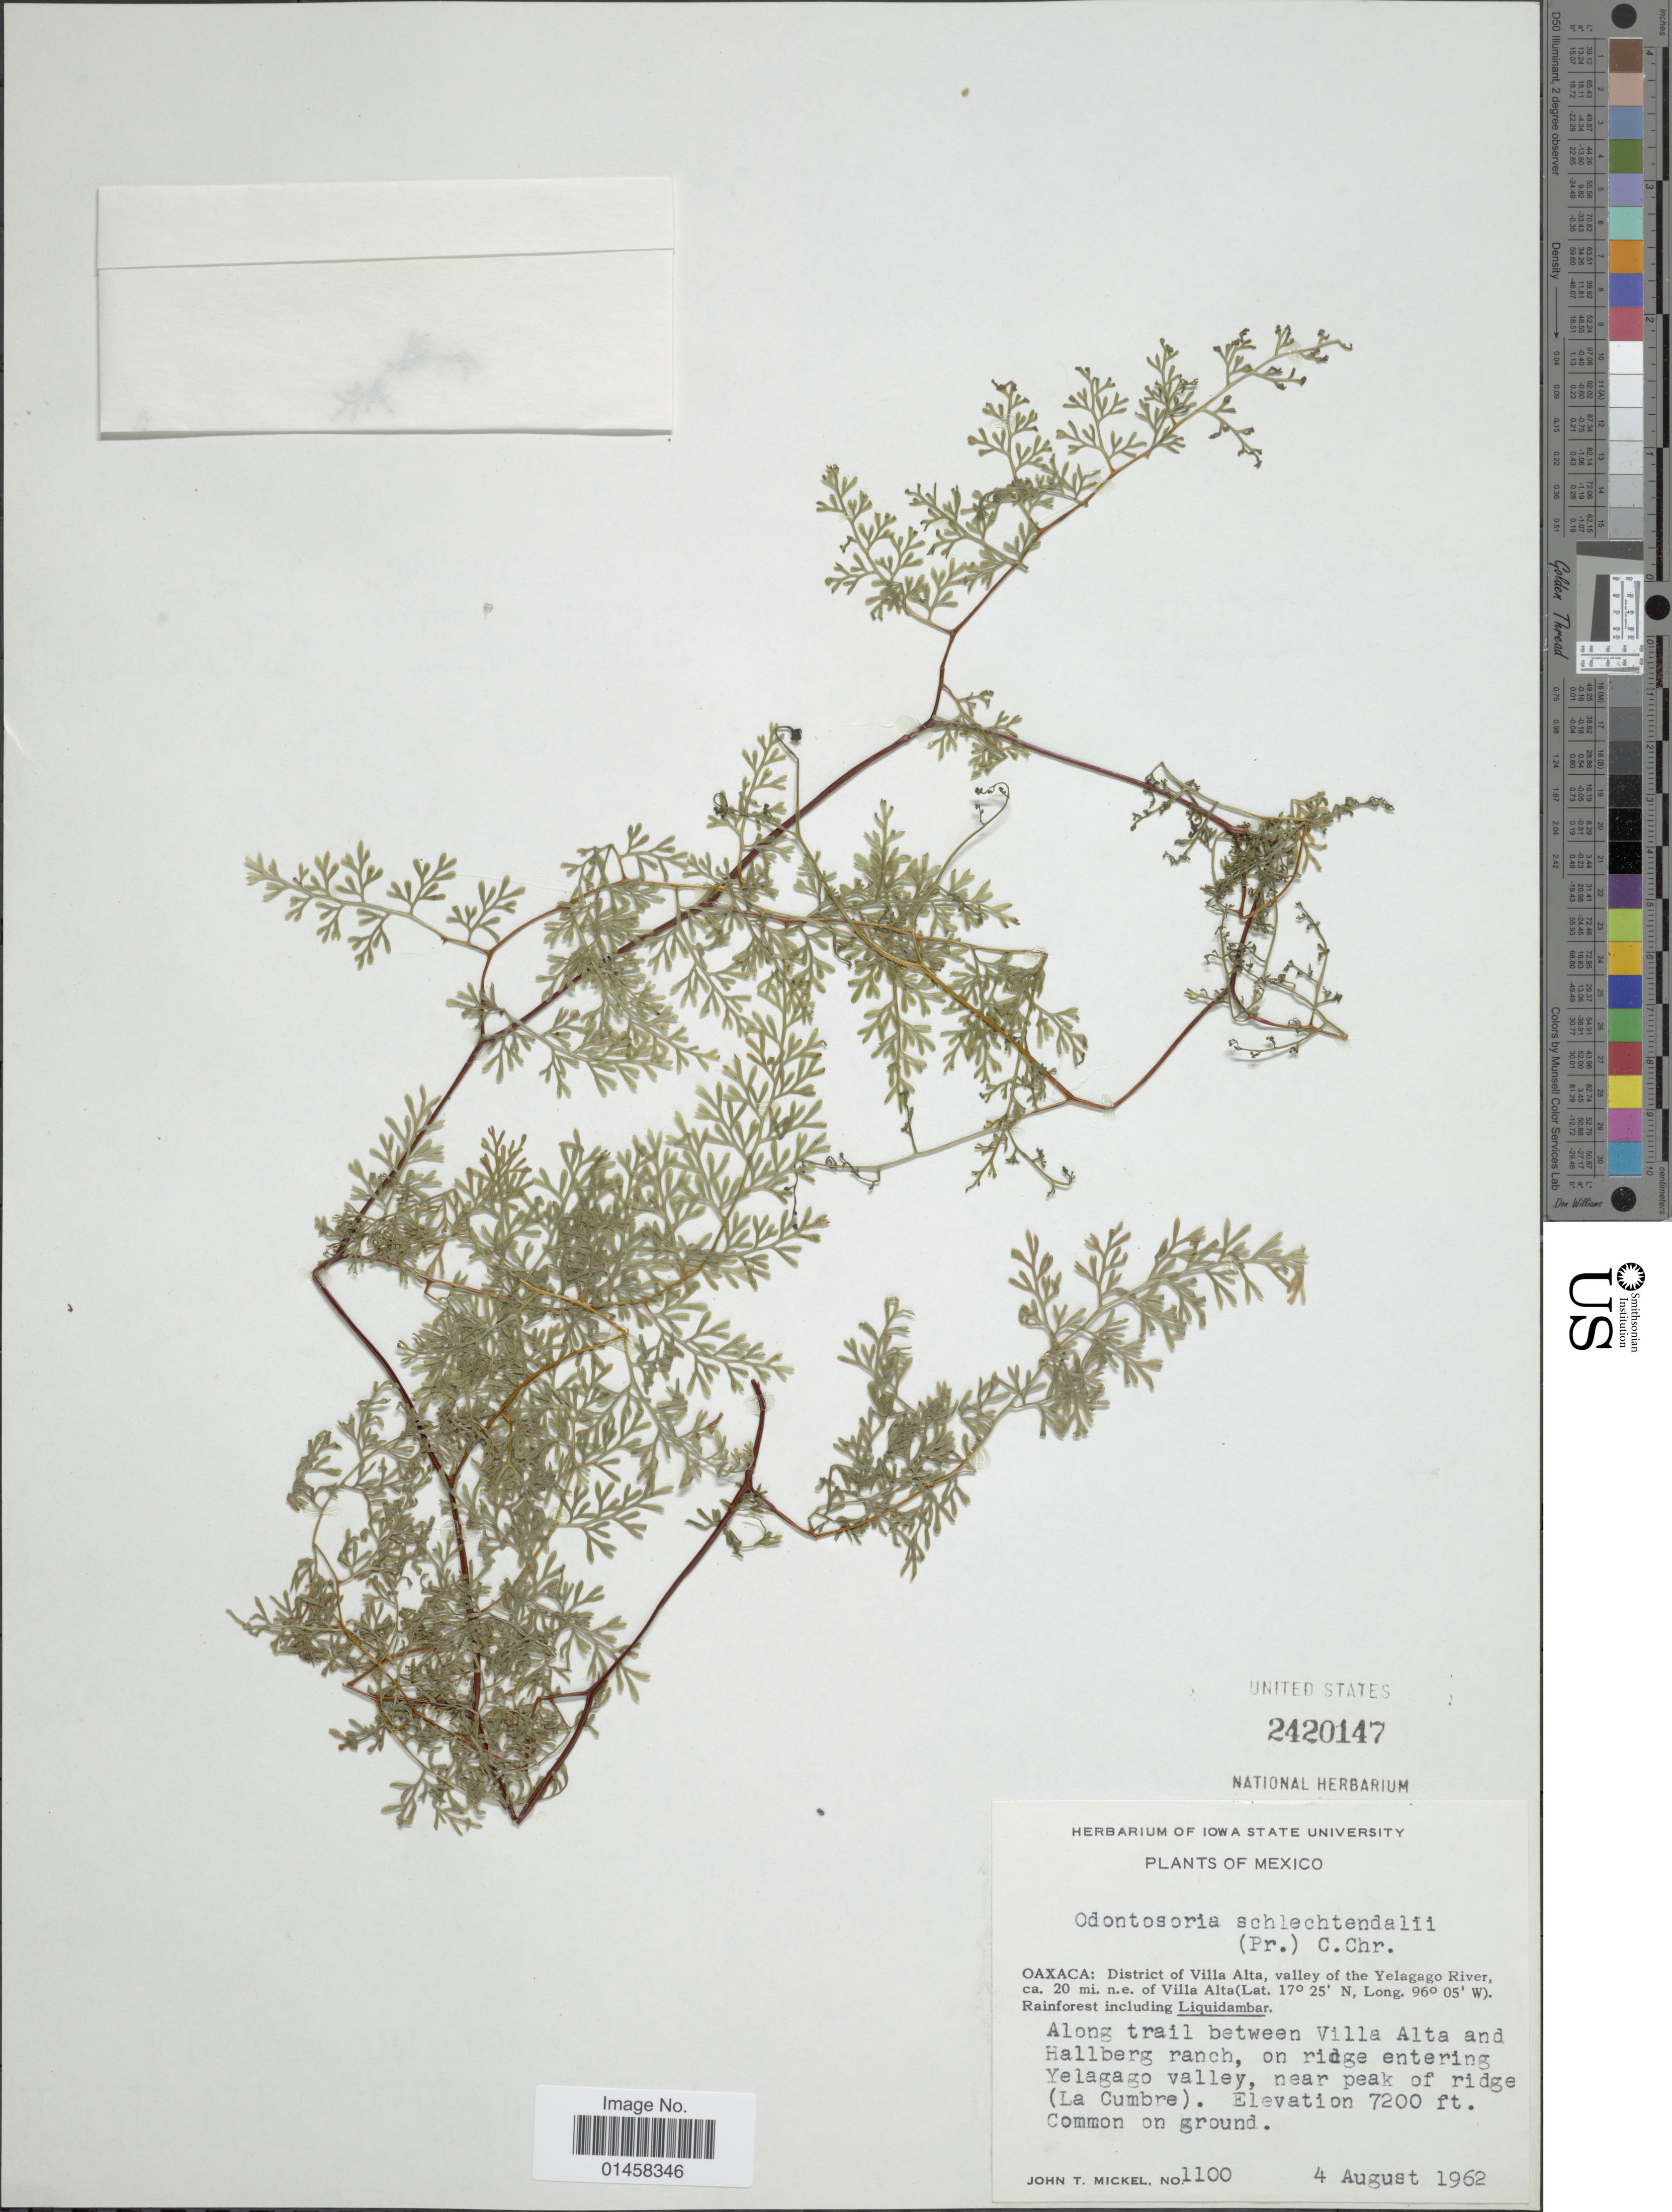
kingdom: Plantae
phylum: Tracheophyta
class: Polypodiopsida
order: Polypodiales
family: Lindsaeaceae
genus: Odontosoria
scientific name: Odontosoria schlechtendalii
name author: (C. Presl) C. Chr.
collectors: J. T. Mickel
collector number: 1100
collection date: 1962-08-04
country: Mexico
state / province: Oaxaca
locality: District of Villa Alta, valley of the Yelagago River, ca. 20 mi. n.e. of Villa Alta, Rainforest including Liquidambar, Along trail between Villa Alta and Hallberg ranch, on ridge entering Yelagago valley, near peak of ridge (La Cumbre)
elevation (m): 2195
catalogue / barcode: US 2420147